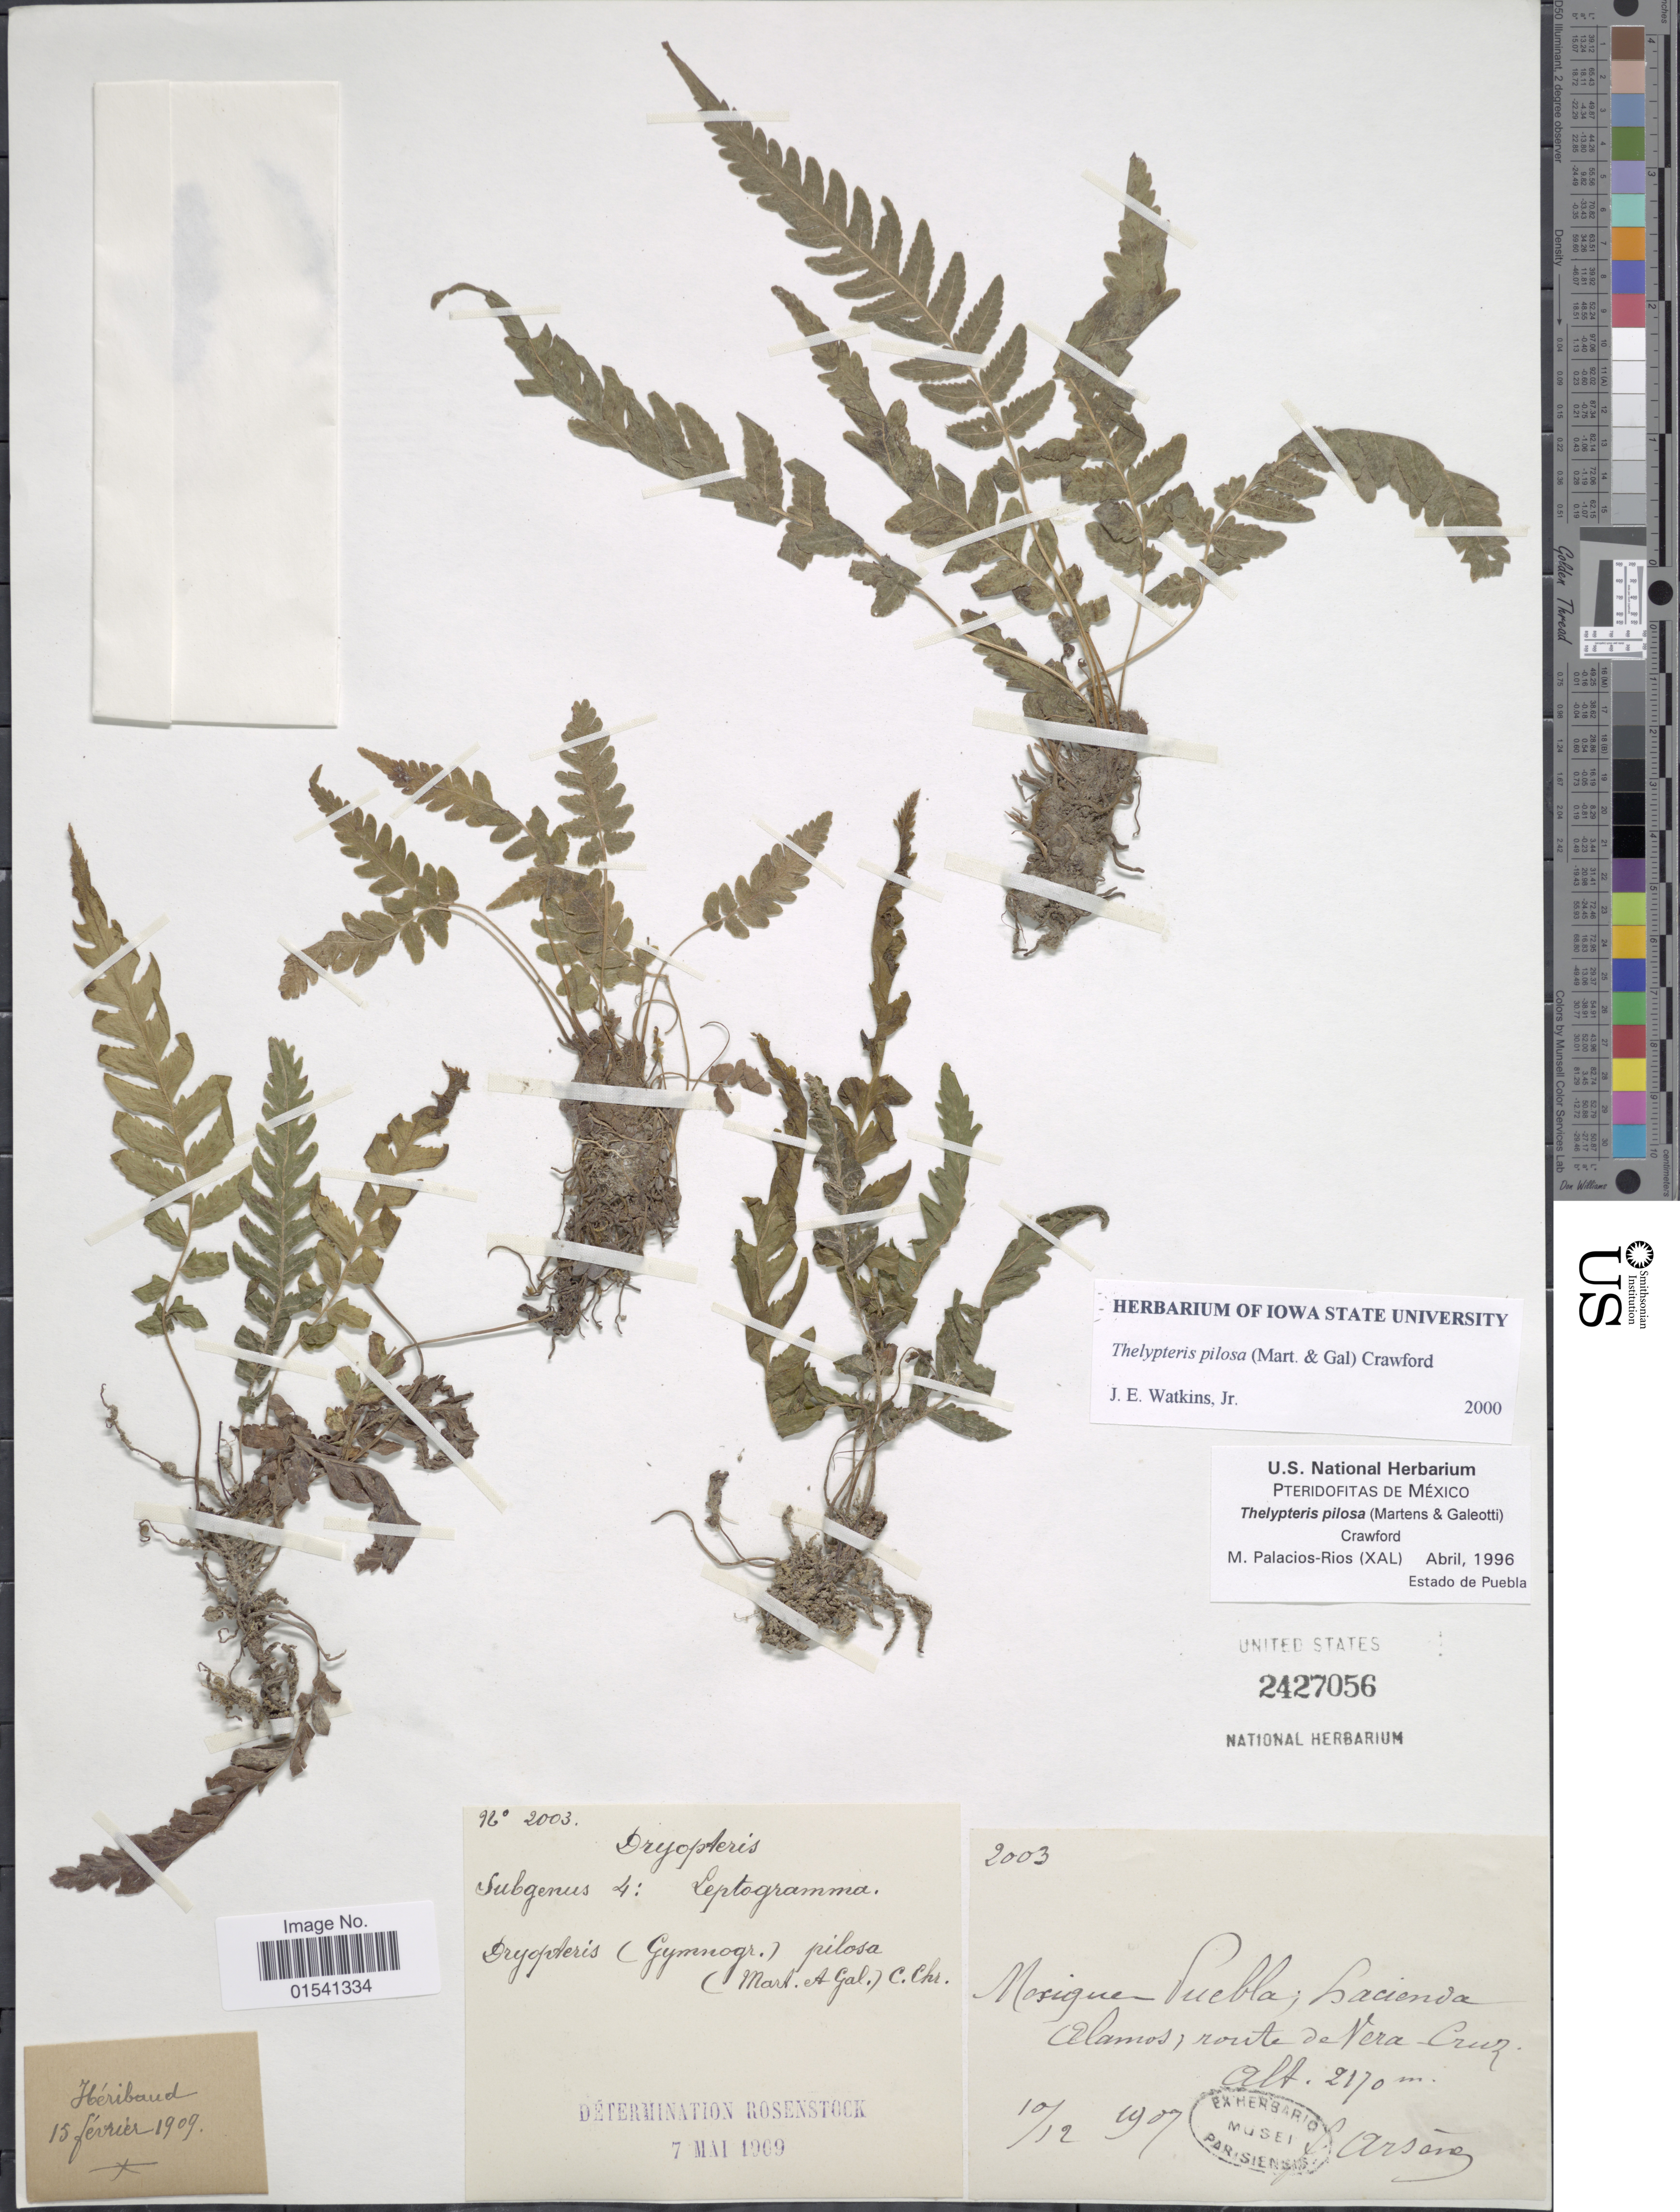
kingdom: Plantae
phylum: Tracheophyta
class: Polypodiopsida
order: Polypodiales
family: Thelypteridaceae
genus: Stegnogramma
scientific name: Stegnogramma pilosa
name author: (M. Martens & Galeotti) K. Iwats.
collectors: F. Arsène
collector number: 2003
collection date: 1907-12-10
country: Mexico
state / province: Puebla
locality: Hacienda Alamos; route de Vera Cruz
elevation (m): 2170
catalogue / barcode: US 2427056